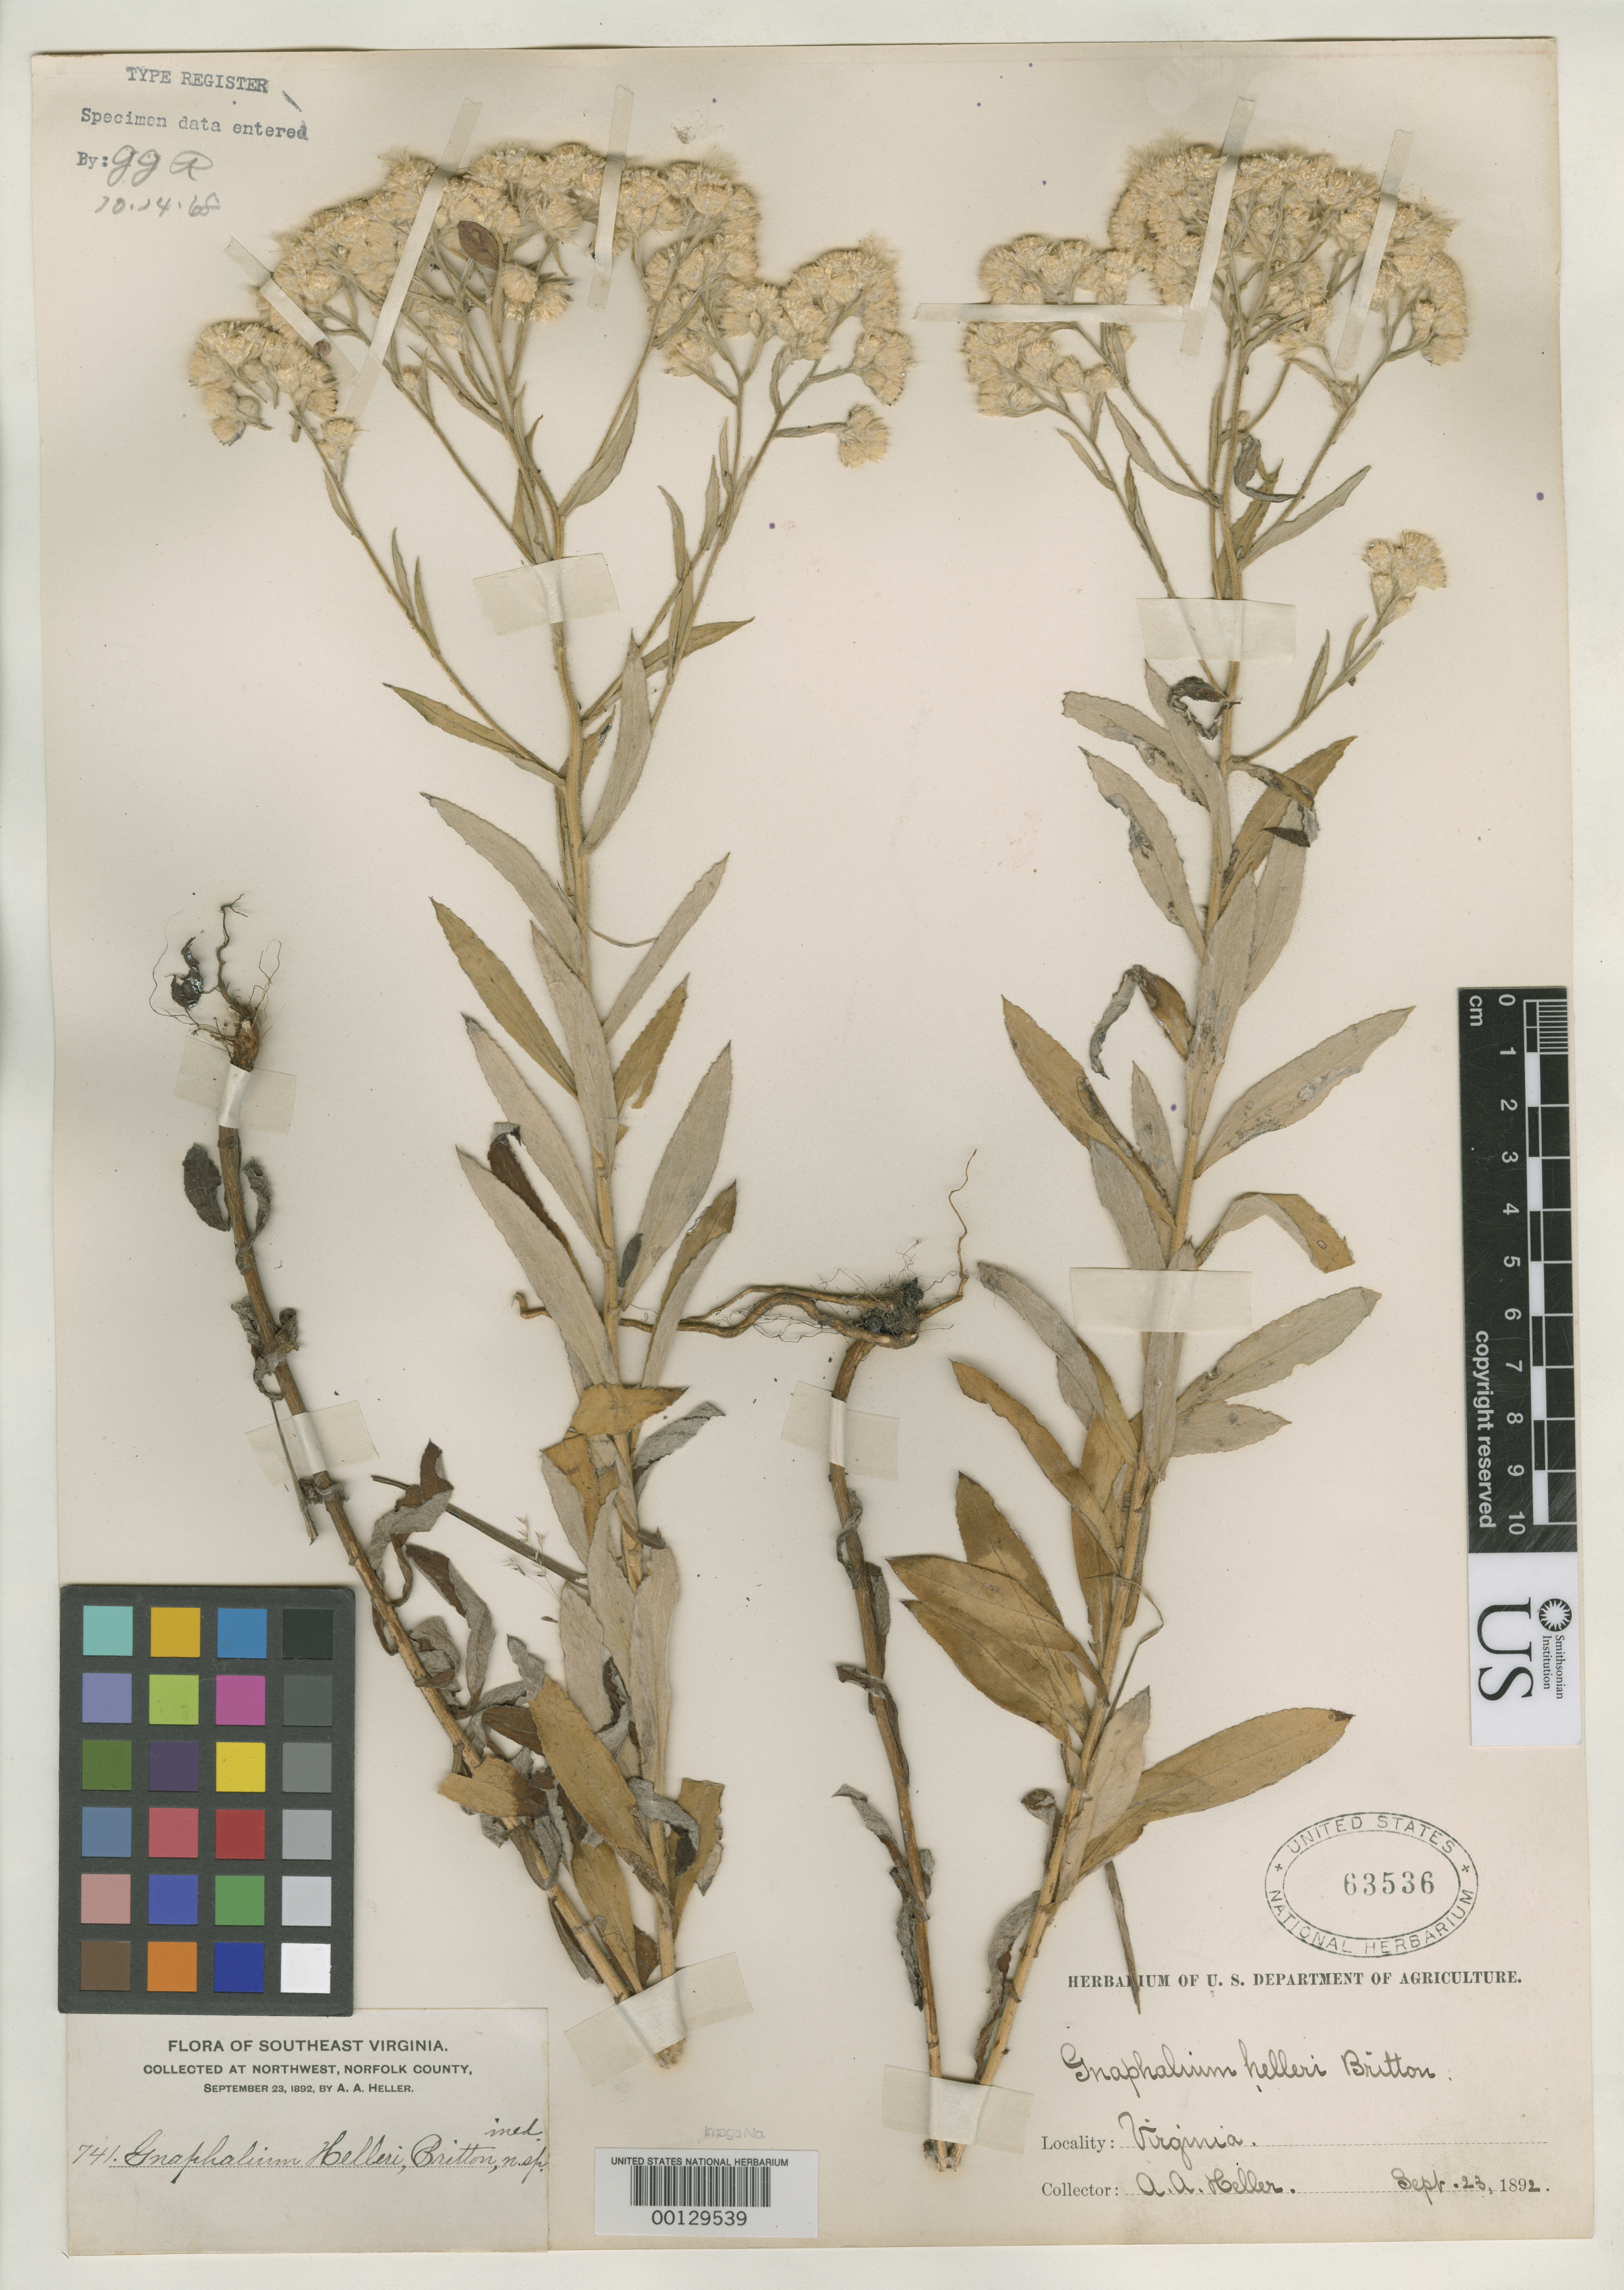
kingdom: Plantae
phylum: Tracheophyta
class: Magnoliopsida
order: Asterales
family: Asteraceae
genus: Gnaphalium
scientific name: Gnaphalium helleri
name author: Britton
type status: Type Collection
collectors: A. A. Heller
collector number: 741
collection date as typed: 23 Sep 1892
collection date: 1892-09-23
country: United States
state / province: Virginia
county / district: City of Norfolk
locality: Northwest.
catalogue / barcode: US 63536